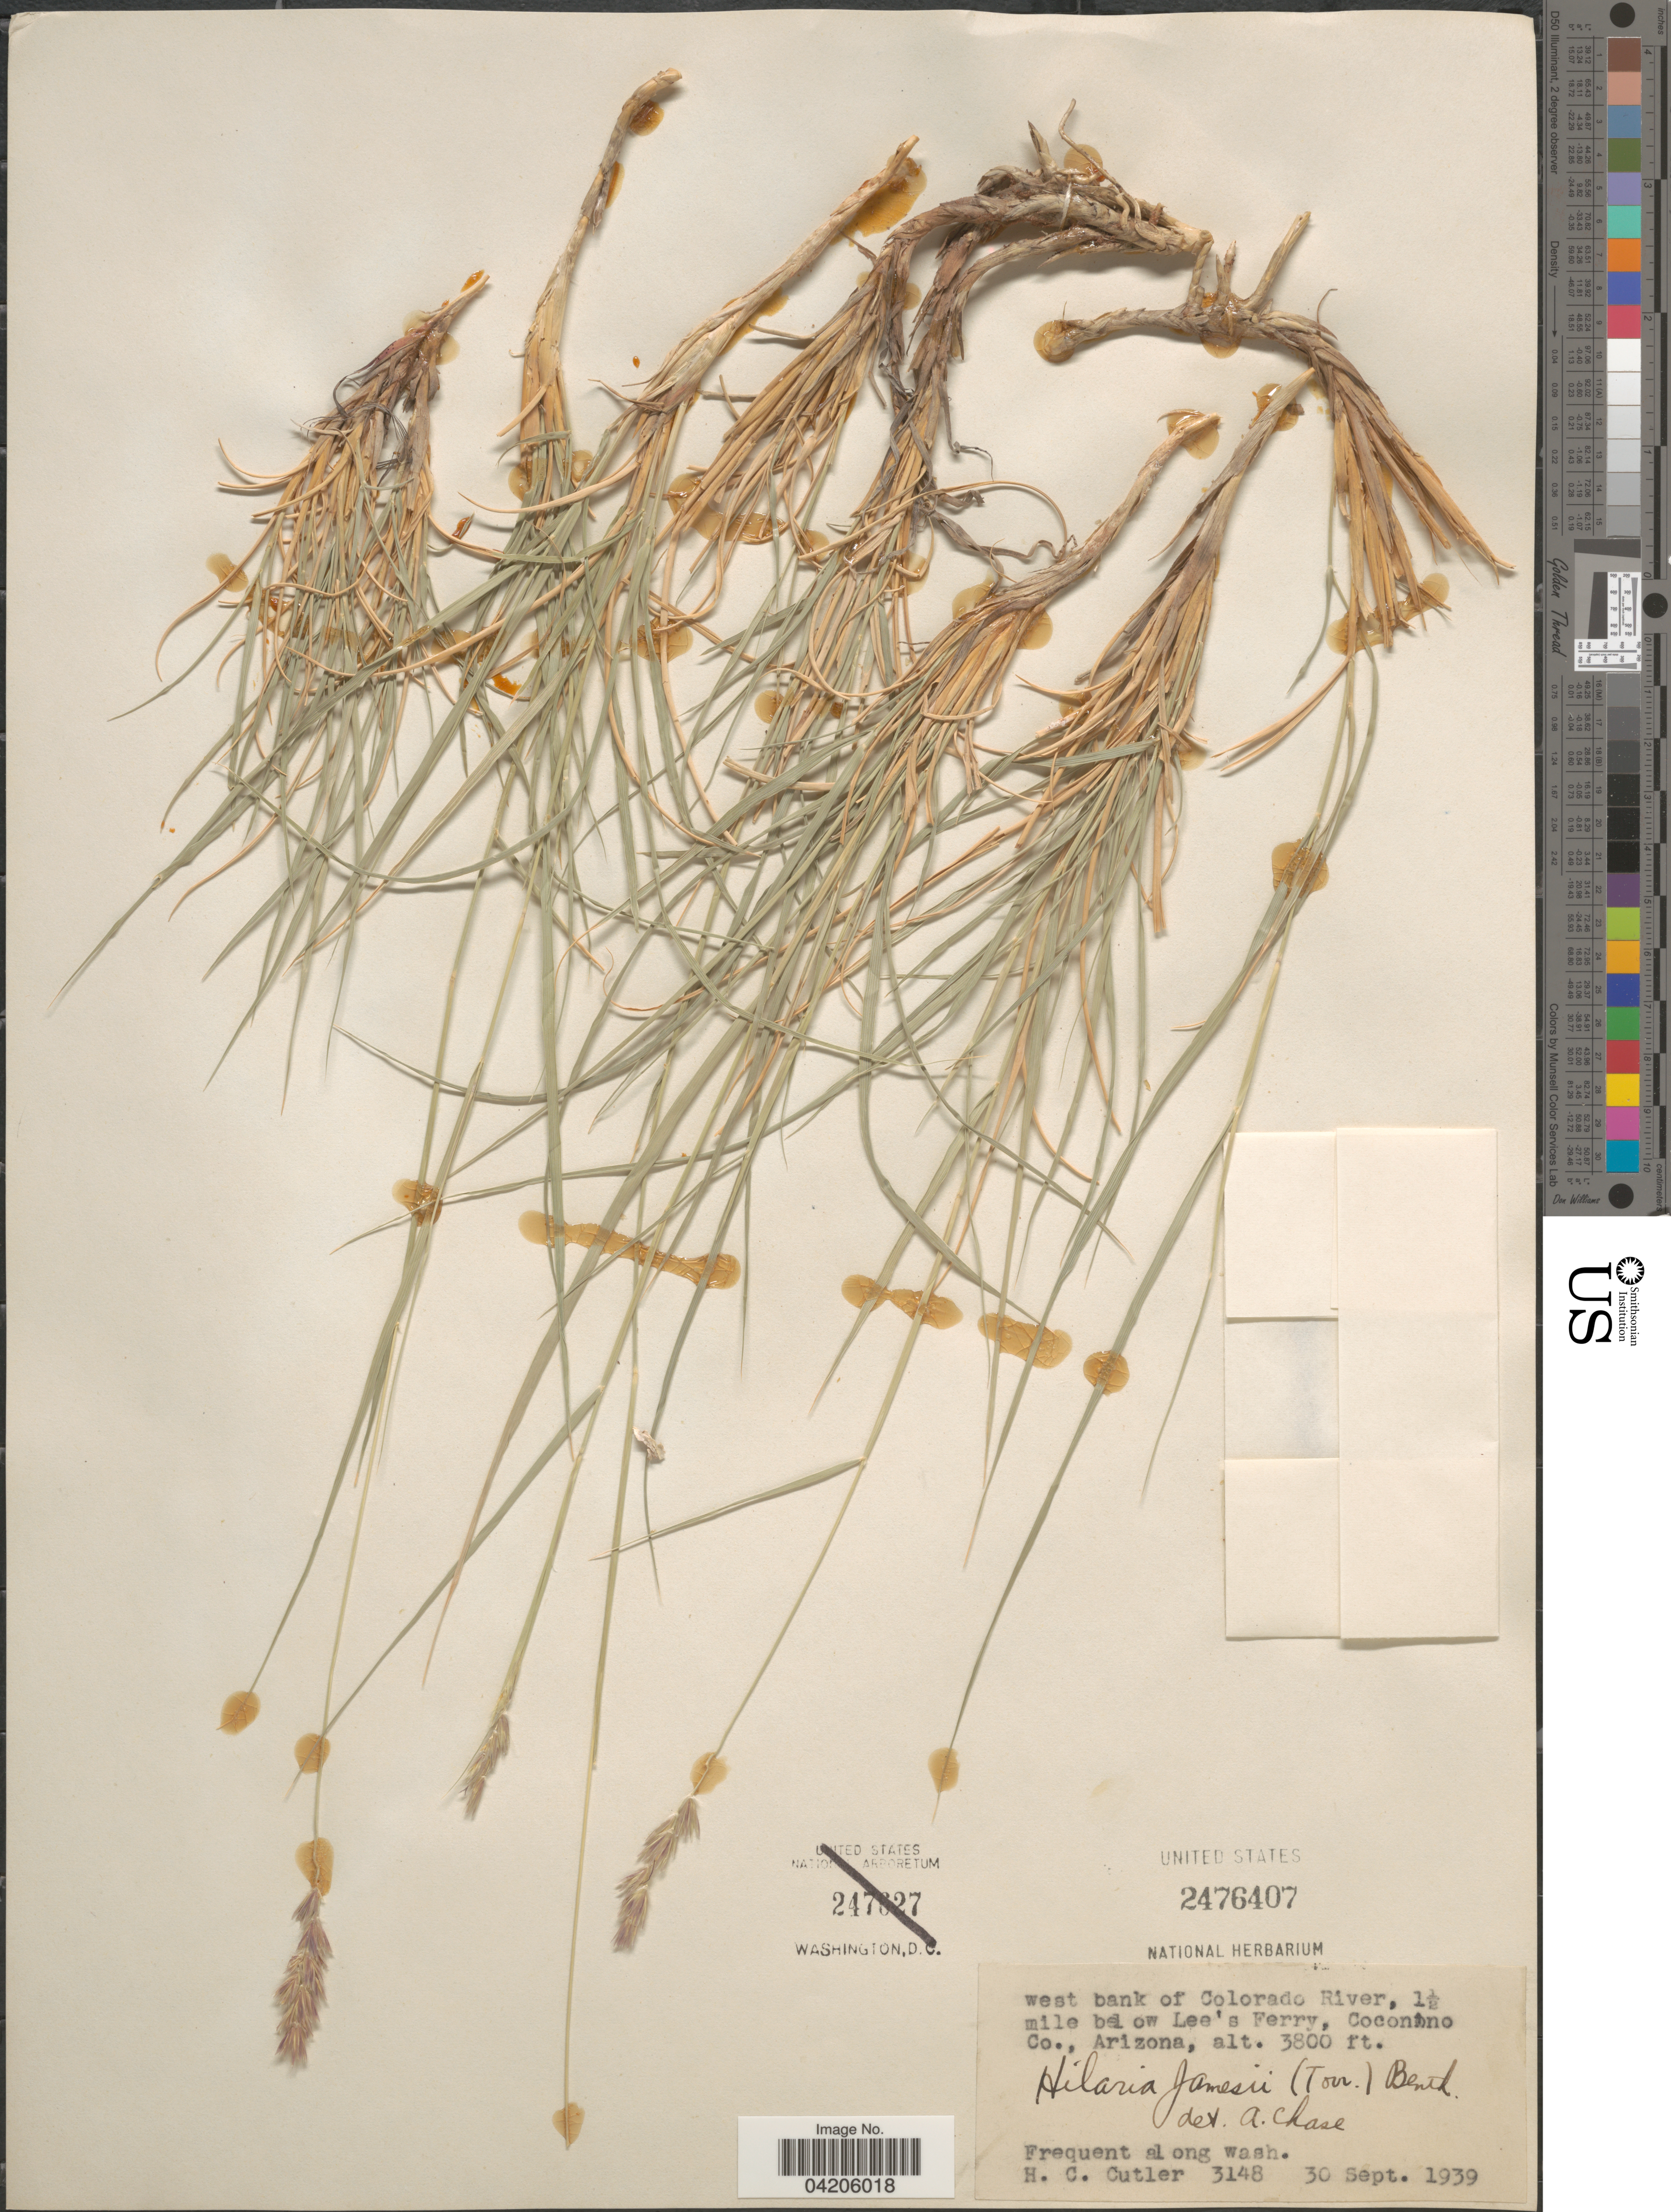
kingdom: Plantae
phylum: Tracheophyta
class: Liliopsida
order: Poales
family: Poaceae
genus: Hilaria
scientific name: Hilaria jamesii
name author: (Torr.) Benth.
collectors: H. C. Cutler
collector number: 3148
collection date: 1939-09-30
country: United States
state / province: Arizona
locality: West bank of Colorado River, 1½ mile below Lee's Ferry, Coconino Co. Frequent along wash.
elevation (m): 1158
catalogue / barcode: US 2476407